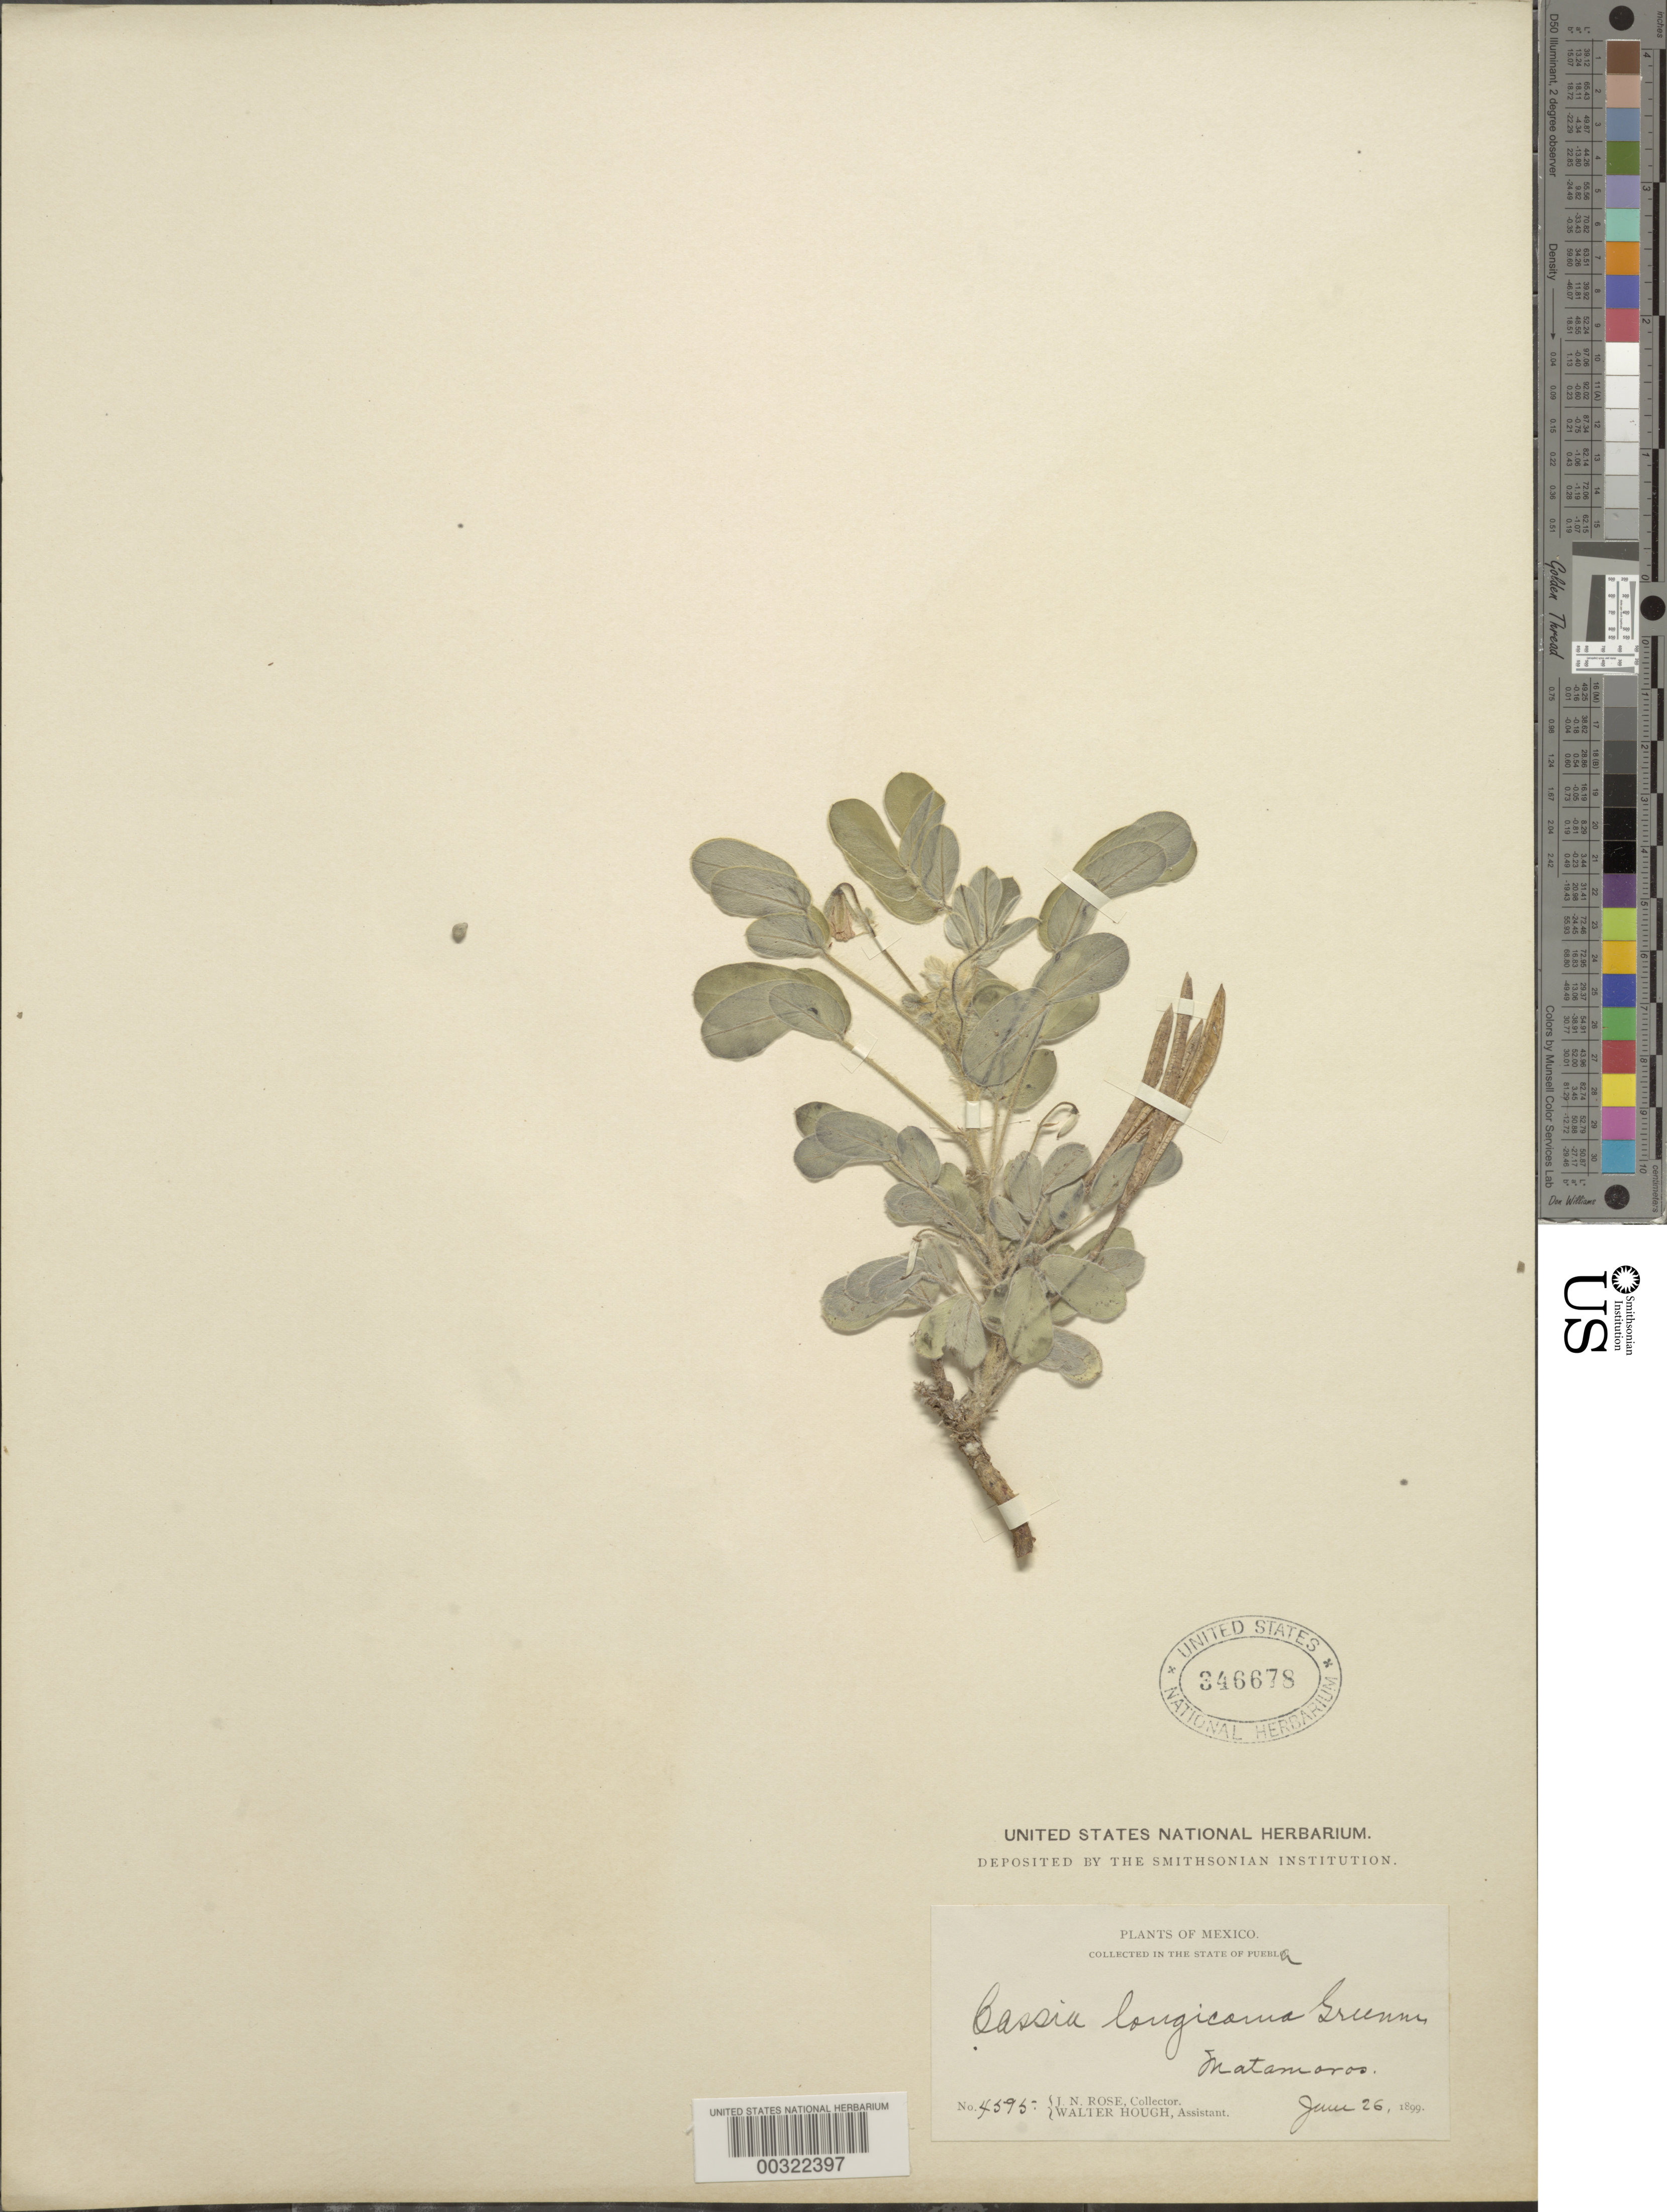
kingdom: Plantae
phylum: Tracheophyta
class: Magnoliopsida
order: Fabales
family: Fabaceae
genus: Senna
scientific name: Senna argentea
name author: (Kunth) H.S. Irwin & Barneby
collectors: J. N. Rose & W. Hough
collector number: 4595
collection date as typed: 26 Jun 1899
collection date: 1899-06-26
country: Mexico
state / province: Puebla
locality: Matamoros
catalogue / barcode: US 346678